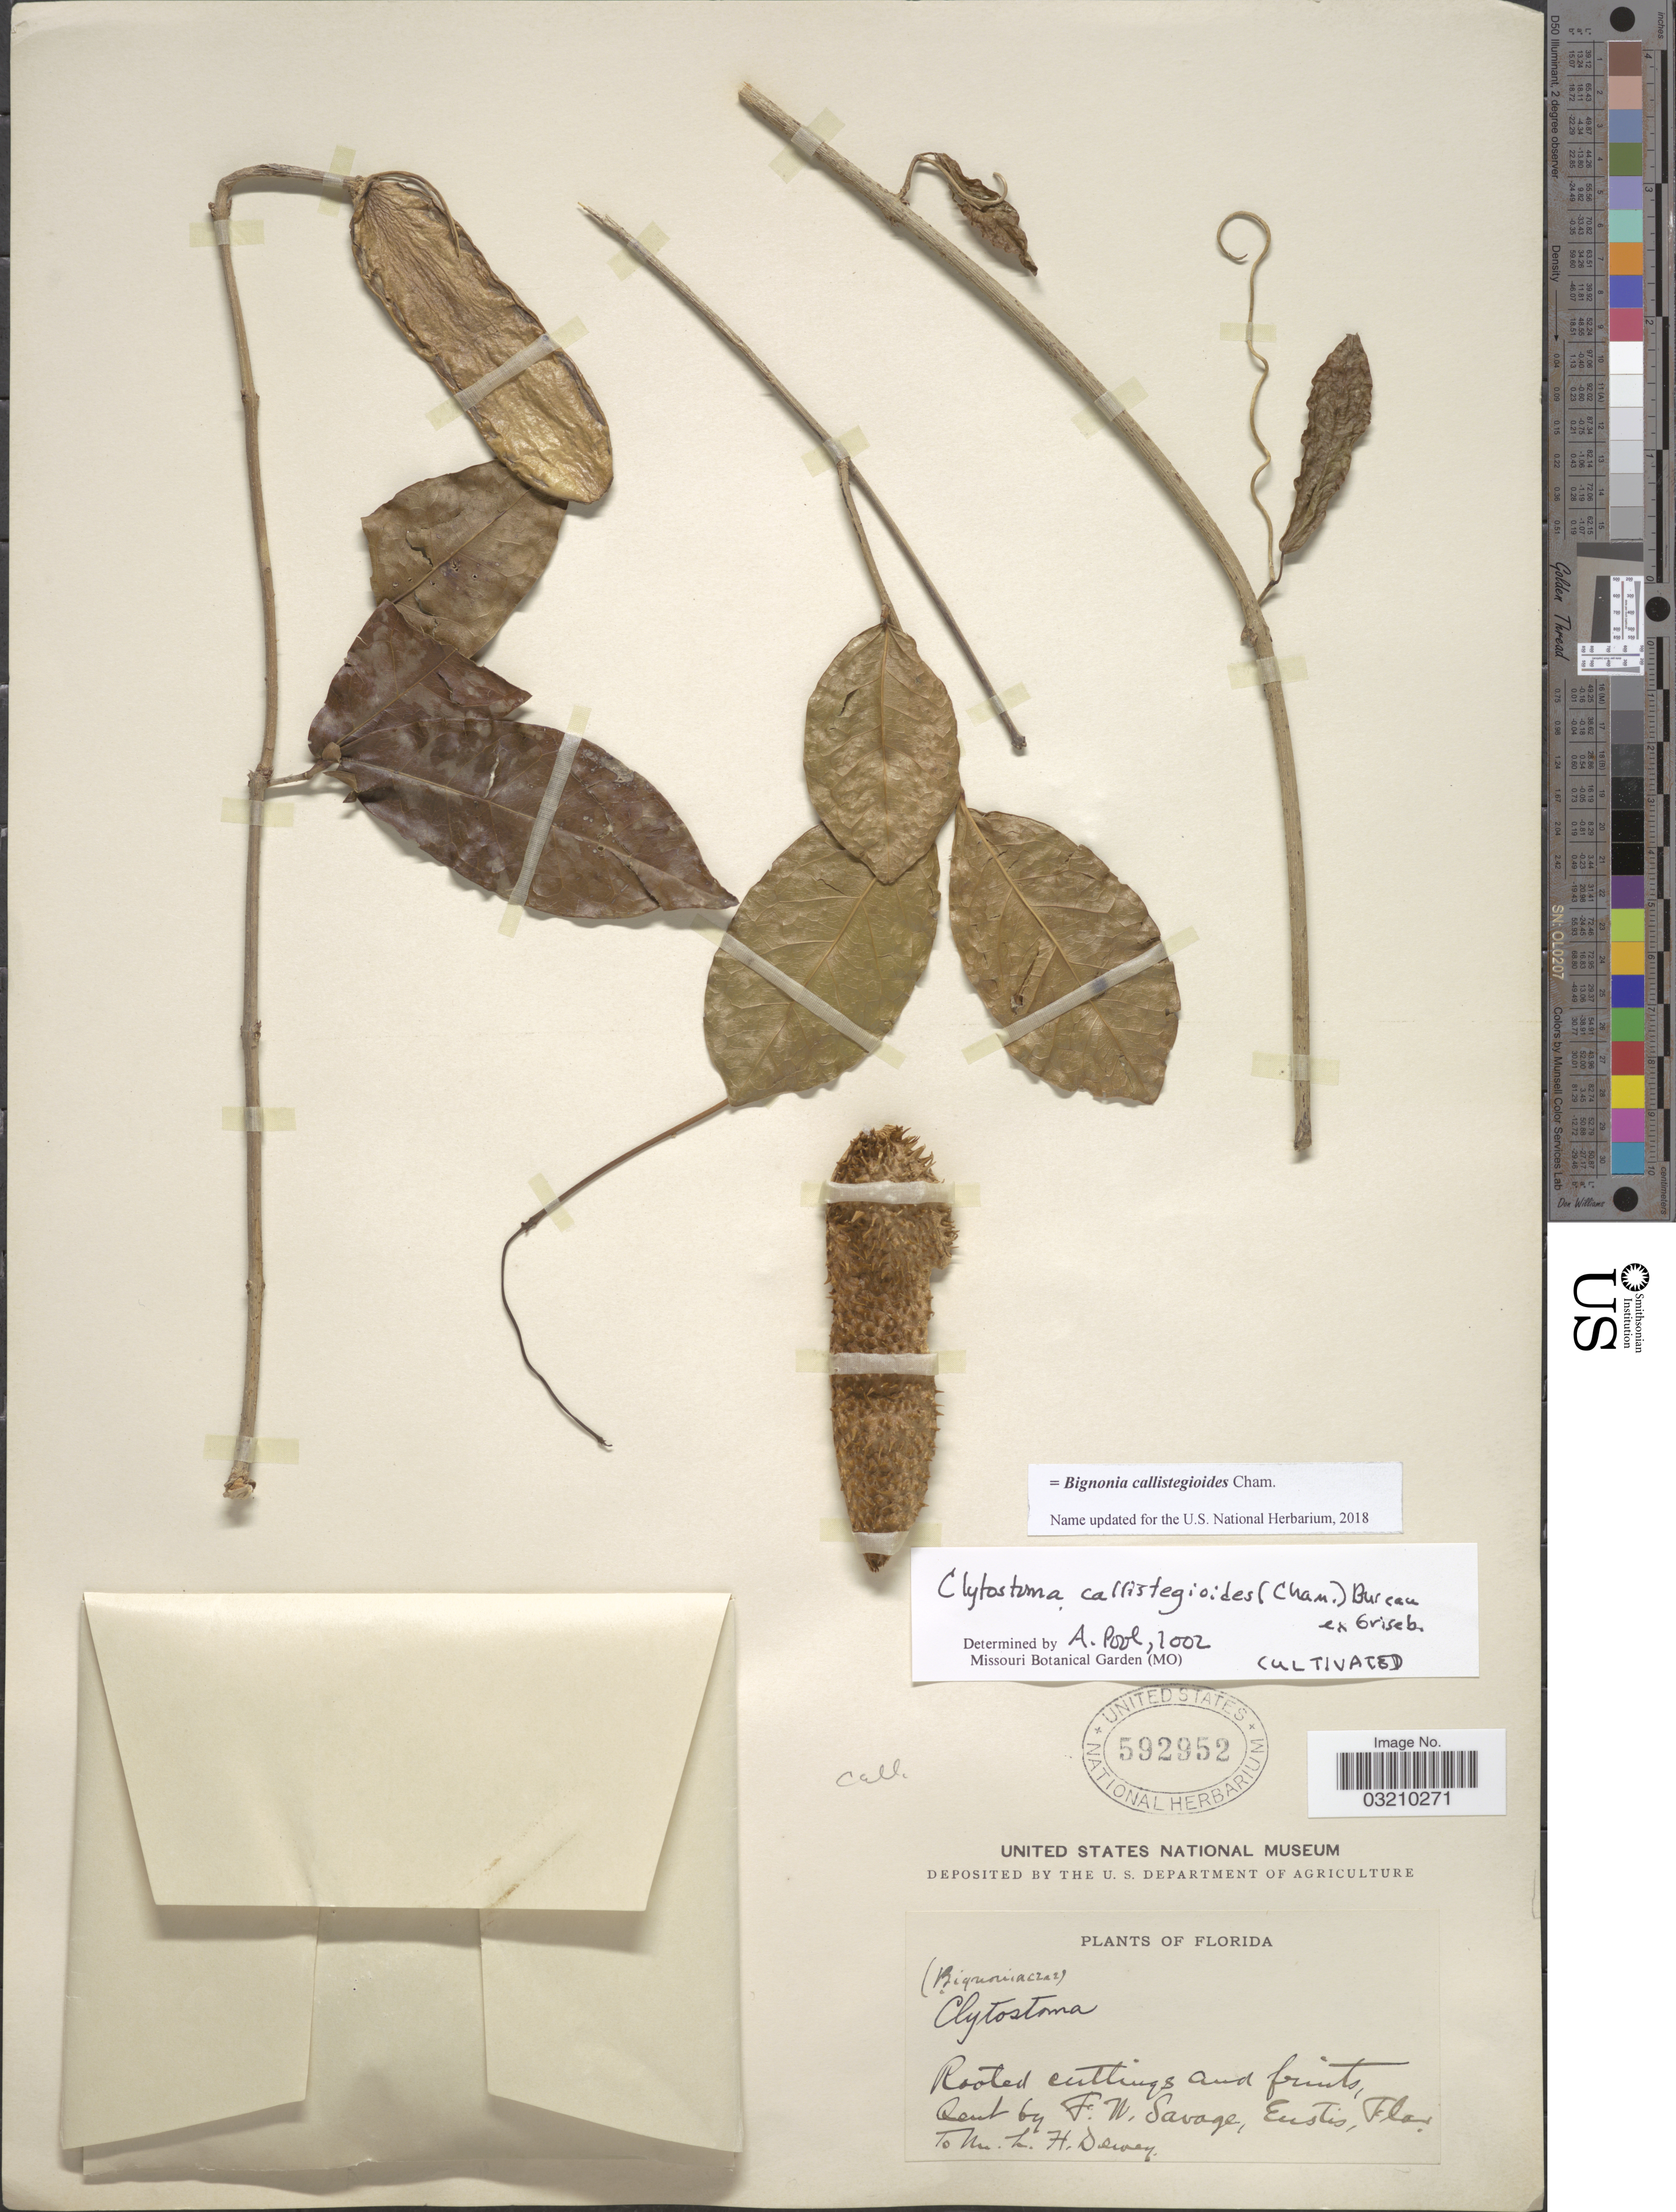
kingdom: Plantae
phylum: Tracheophyta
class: Magnoliopsida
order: Lamiales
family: Bignoniaceae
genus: Bignonia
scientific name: Bignonia callistegioides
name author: Cham.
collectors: L. H. Dewey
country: United States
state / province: Florida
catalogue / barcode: US 592952